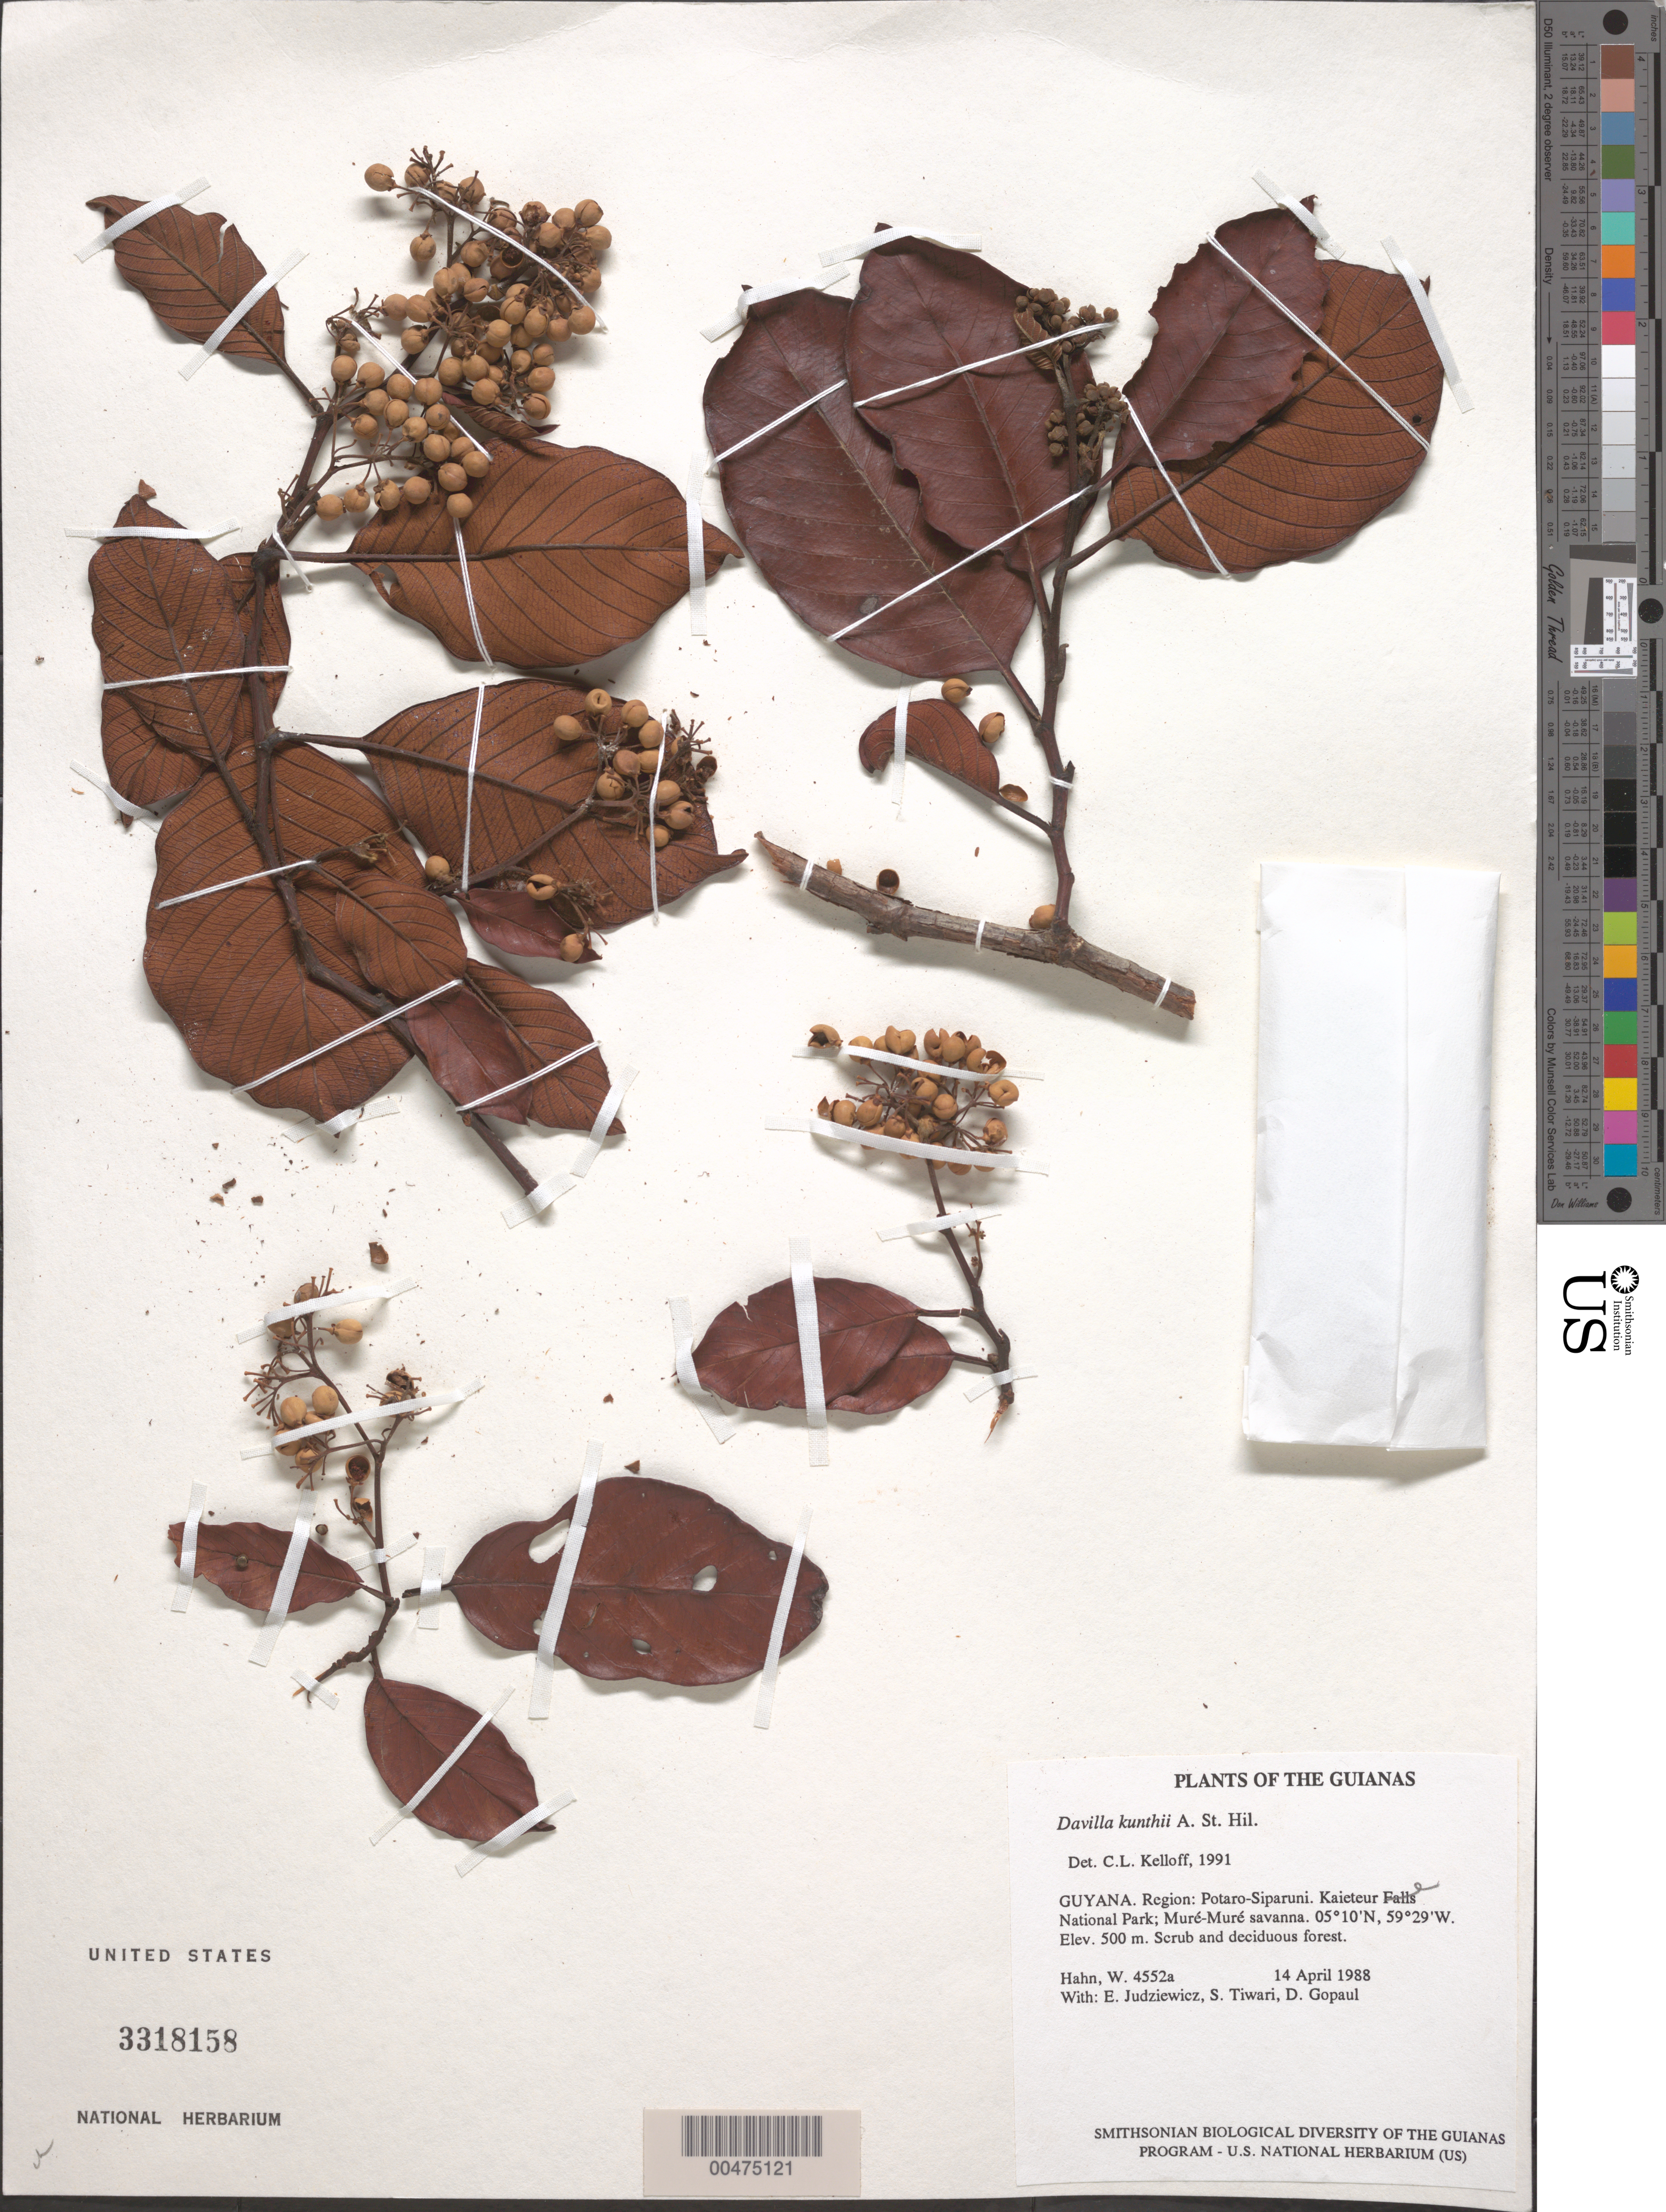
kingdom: Plantae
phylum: Tracheophyta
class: Magnoliopsida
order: Dilleniales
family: Dilleniaceae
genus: Davilla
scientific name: Davilla kunthii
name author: A. St.-Hil.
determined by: Aymard C., G. A., (PORT), Univ. Nac. Exp. de los Llanos Ezequiel Zamora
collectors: W. Hahn, E. J. Judziewicz, S. Tiwari & D. Gopaul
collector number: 4552 a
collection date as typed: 14 April 1988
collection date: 1988-04-14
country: Guyana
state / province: Potaro-Siparuni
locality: Kaieteur Falls National Park; Muré-Muré savanna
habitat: Scrub and deciduous forest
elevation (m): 500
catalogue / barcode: US 3318158